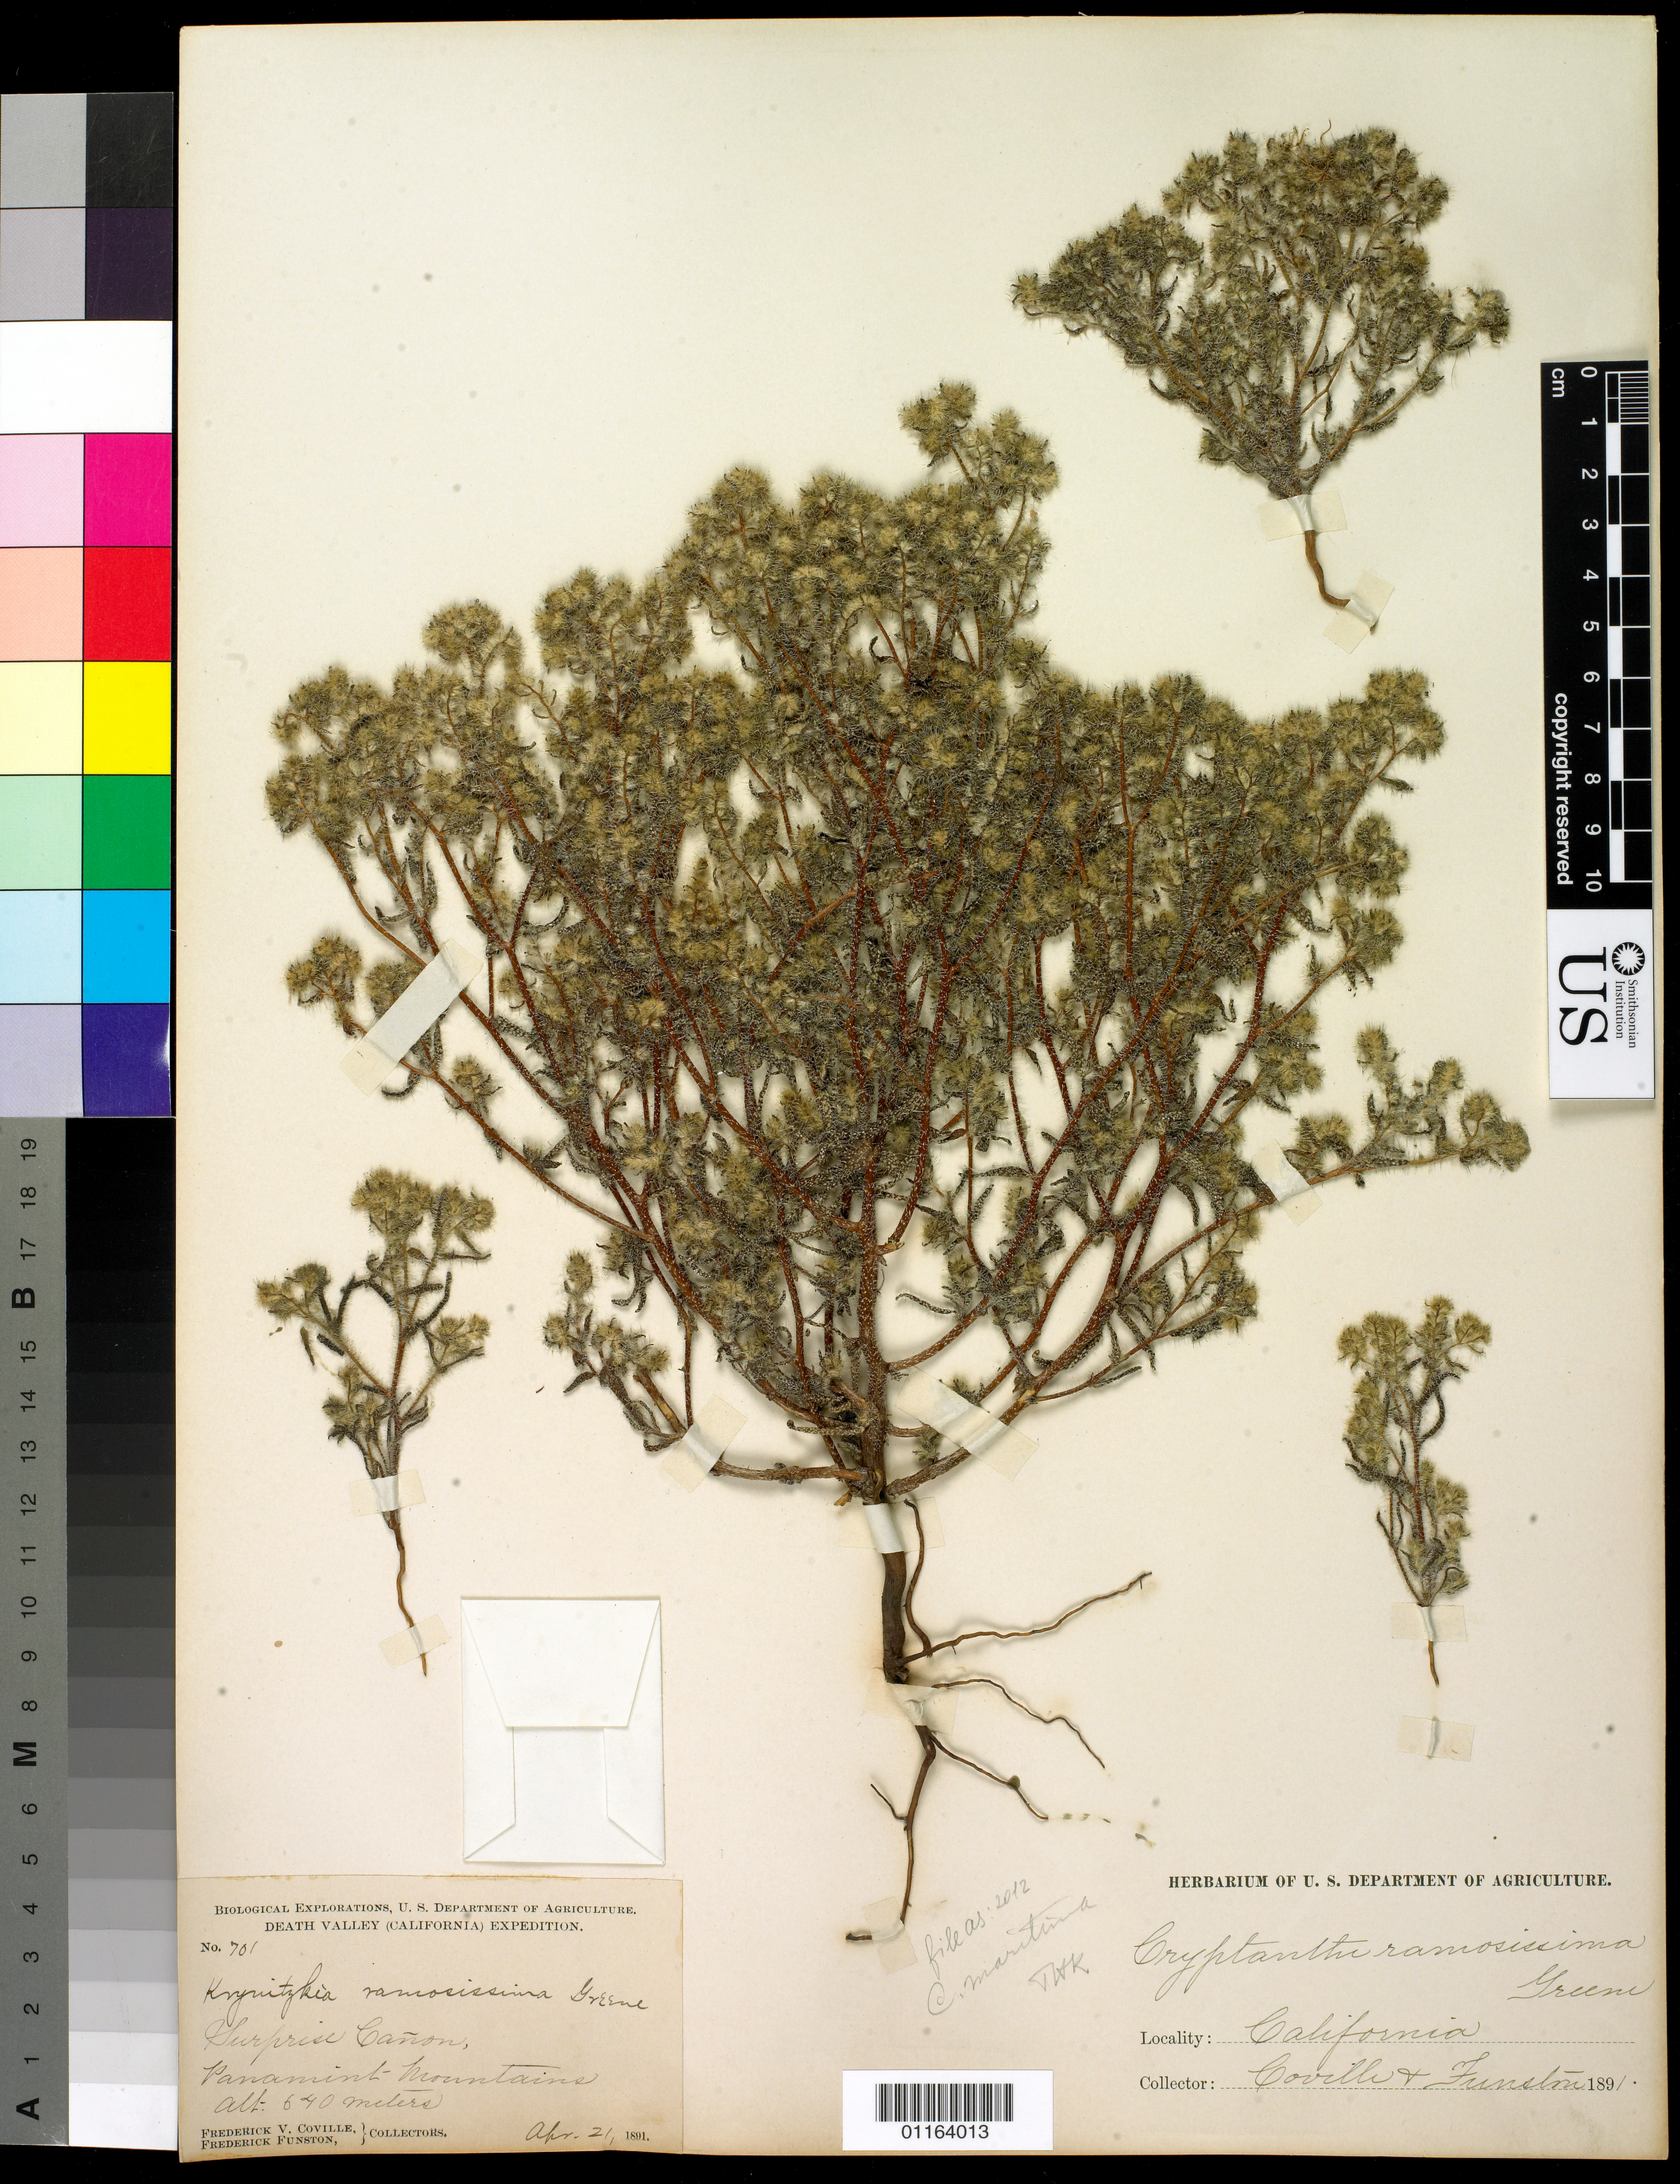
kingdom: Plantae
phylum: Tracheophyta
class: Magnoliopsida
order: Boraginales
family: Boraginaceae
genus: Cryptantha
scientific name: Cryptantha maritima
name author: (Greene) Greene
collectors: F. V. Coville & F. Funston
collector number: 701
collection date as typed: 21 Apr 1891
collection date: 1891-04-21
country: United States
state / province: California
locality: Surprise Canyon, Panamint Mountains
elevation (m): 640